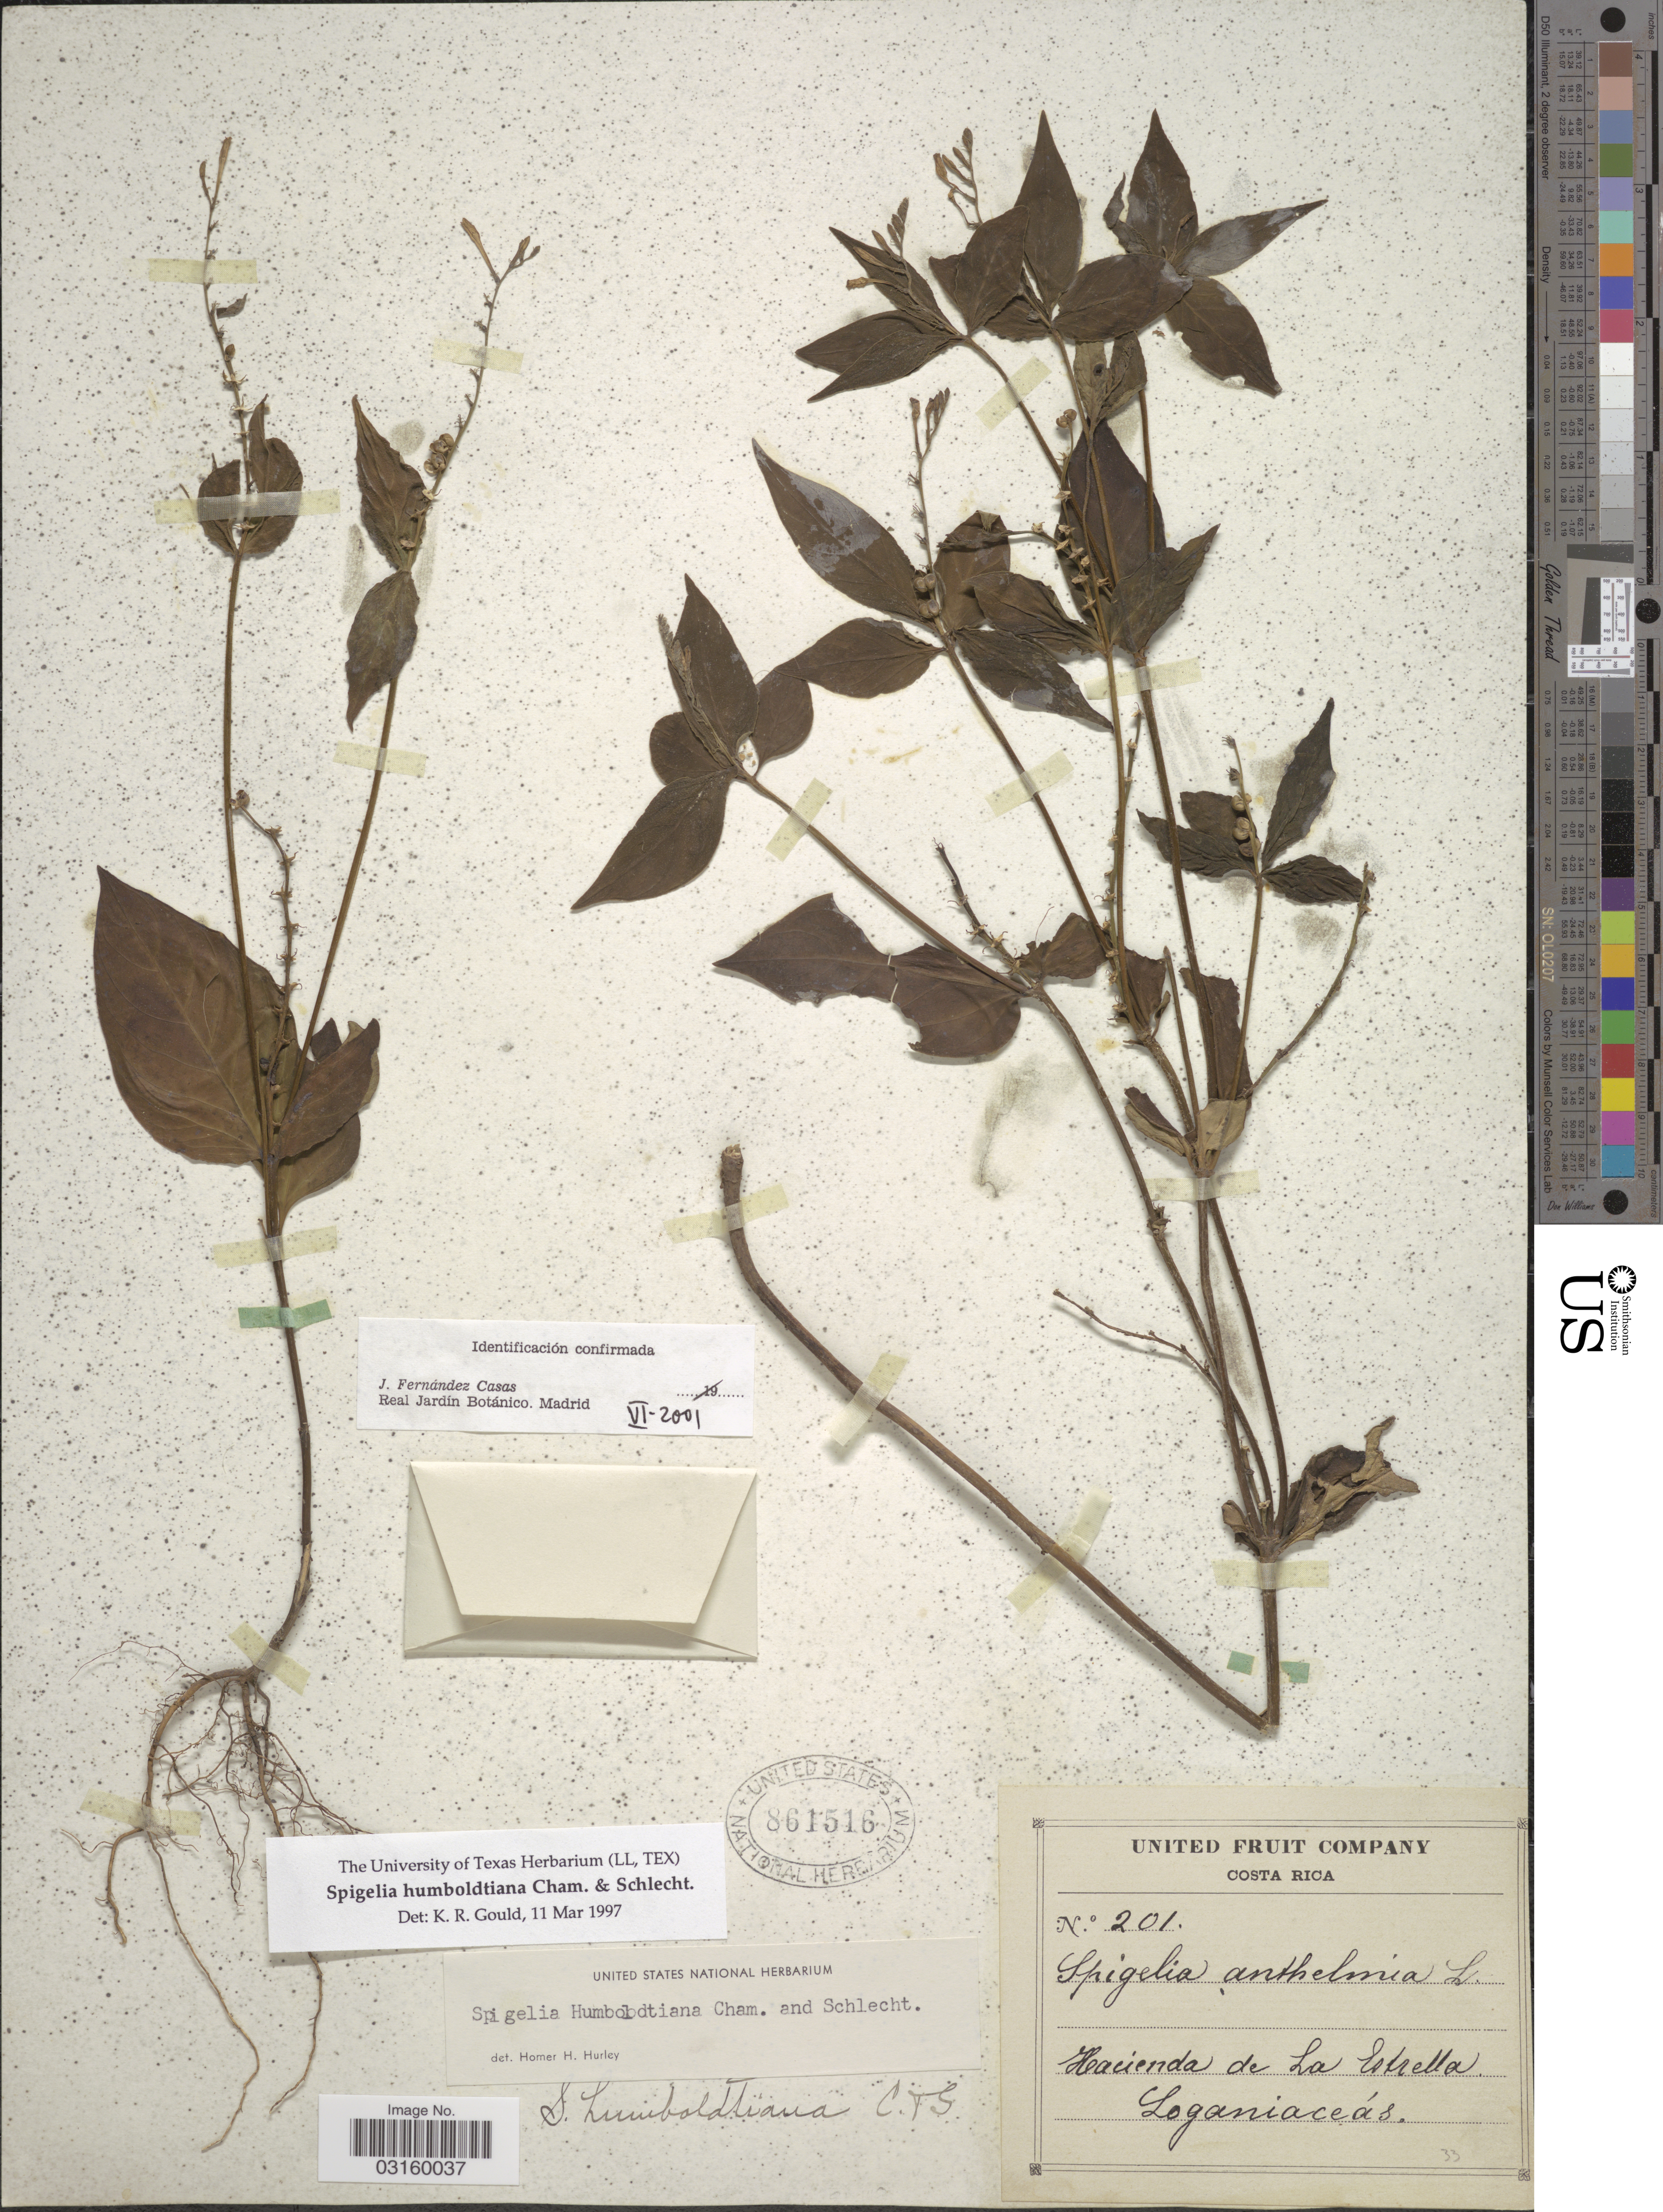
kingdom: Plantae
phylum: Tracheophyta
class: Magnoliopsida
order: Gentianales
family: Loganiaceae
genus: Spigelia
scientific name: Spigelia humboldtiana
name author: Cham. & Schltdl.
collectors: United Fruit Company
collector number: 201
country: Costa Rica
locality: Hacienda de La Estrella.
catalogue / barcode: US 861516